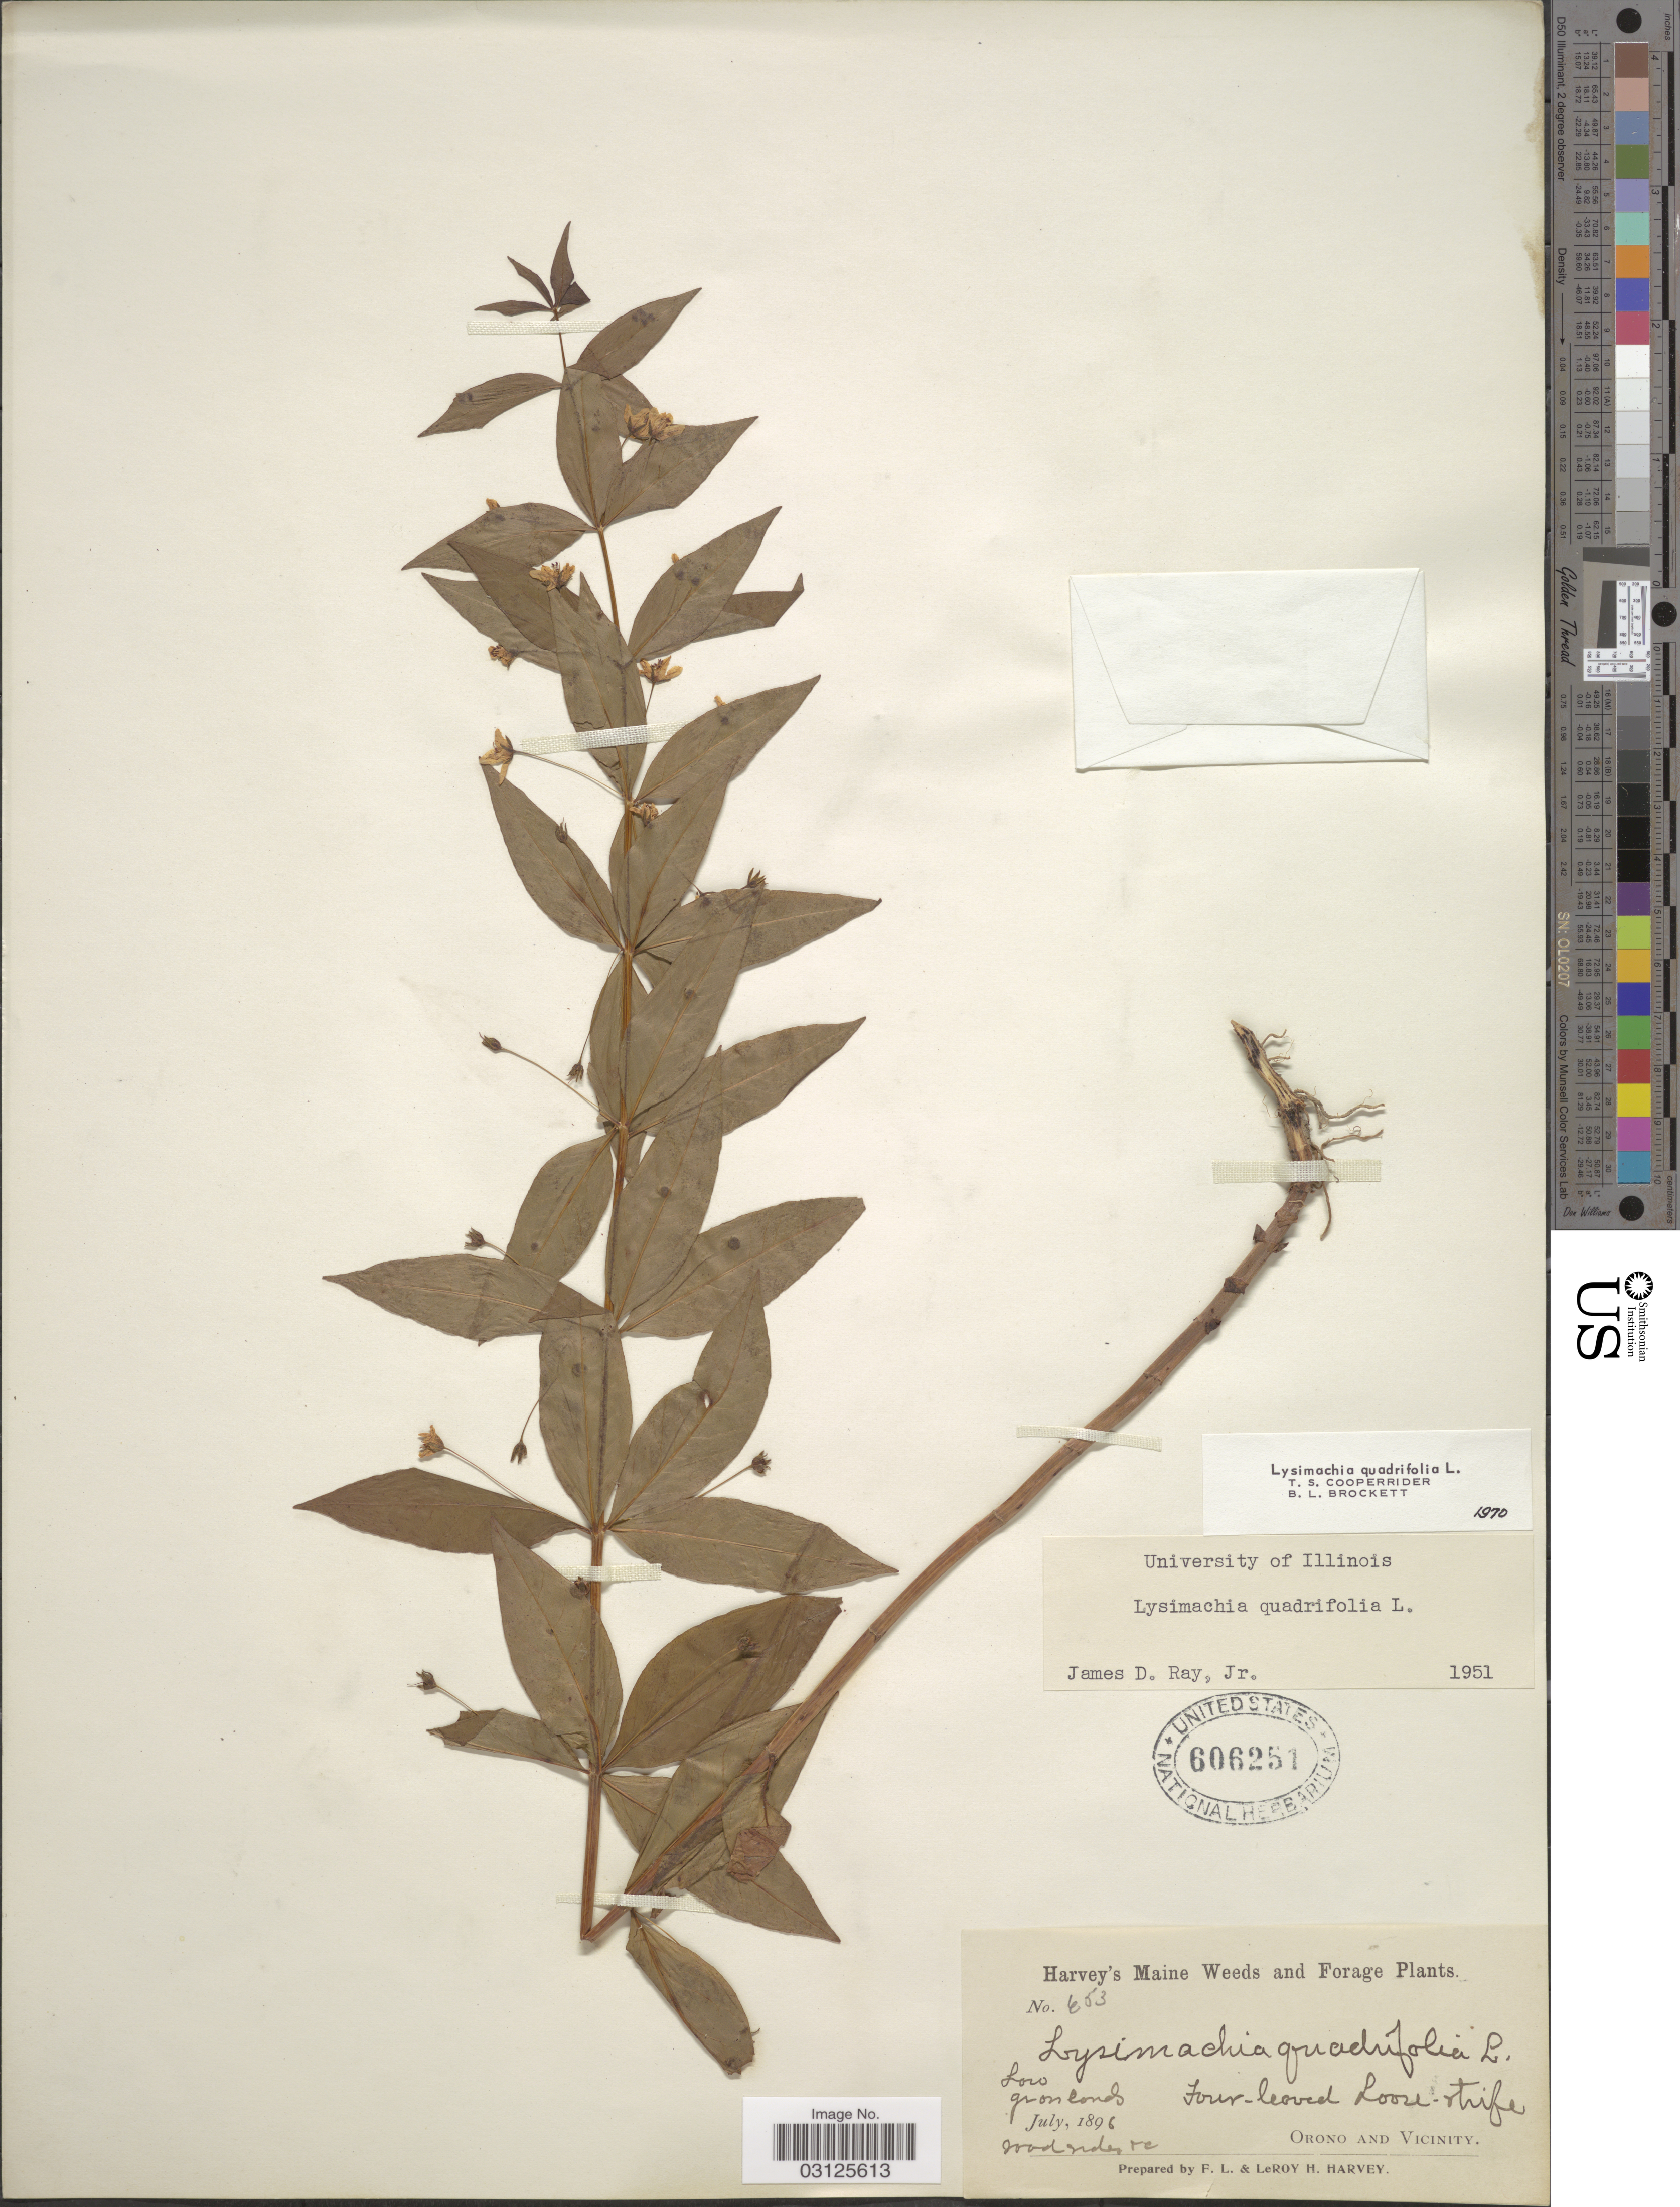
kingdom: Plantae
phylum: Tracheophyta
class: Magnoliopsida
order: Ericales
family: Primulaceae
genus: Lysimachia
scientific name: Lysimachia quadrifolia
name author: L.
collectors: F. L. Harvey & L. H. Harvey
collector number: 453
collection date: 1896-07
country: United States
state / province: Maine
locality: Orono and Vicinity.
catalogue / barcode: US 606251